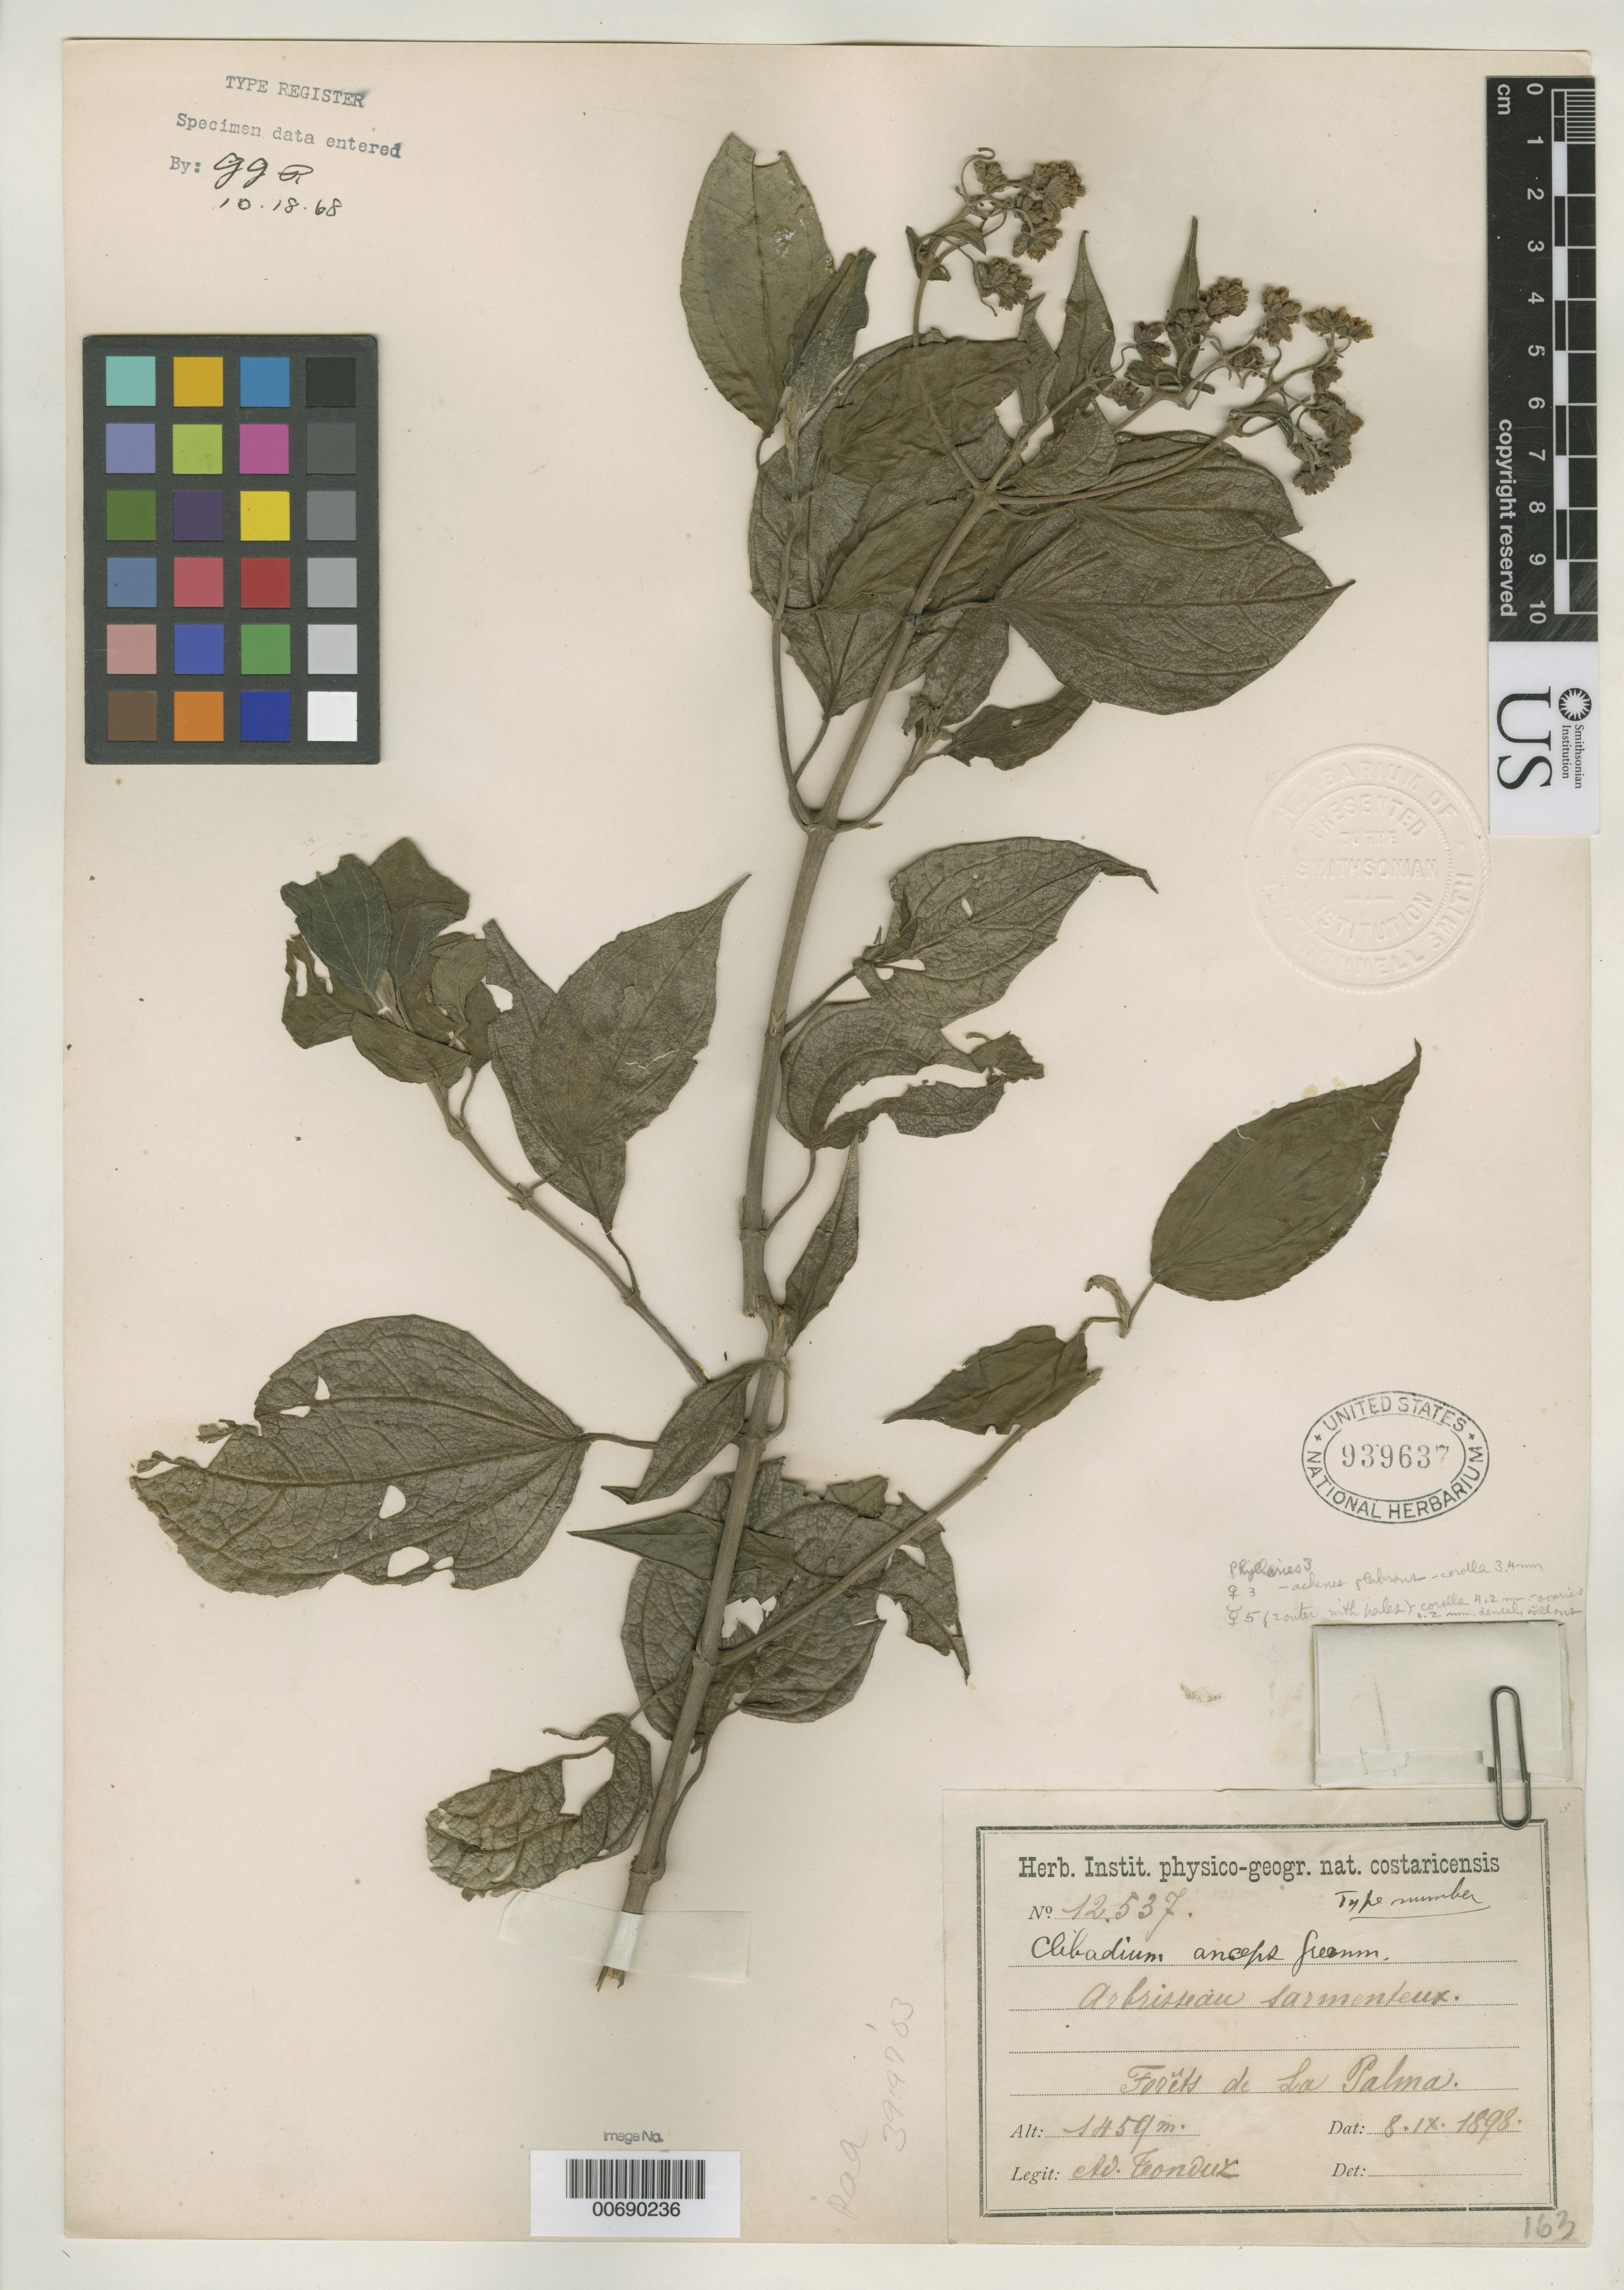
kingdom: Plantae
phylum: Tracheophyta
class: Magnoliopsida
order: Asterales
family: Asteraceae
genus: Clibadium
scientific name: Clibadium anceps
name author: Greenm.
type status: Type Collection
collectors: A. Tonduz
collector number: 12537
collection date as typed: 08 Sep 1898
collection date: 1898-09-08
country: Costa Rica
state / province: San José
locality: La Palma.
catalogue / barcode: US 939637